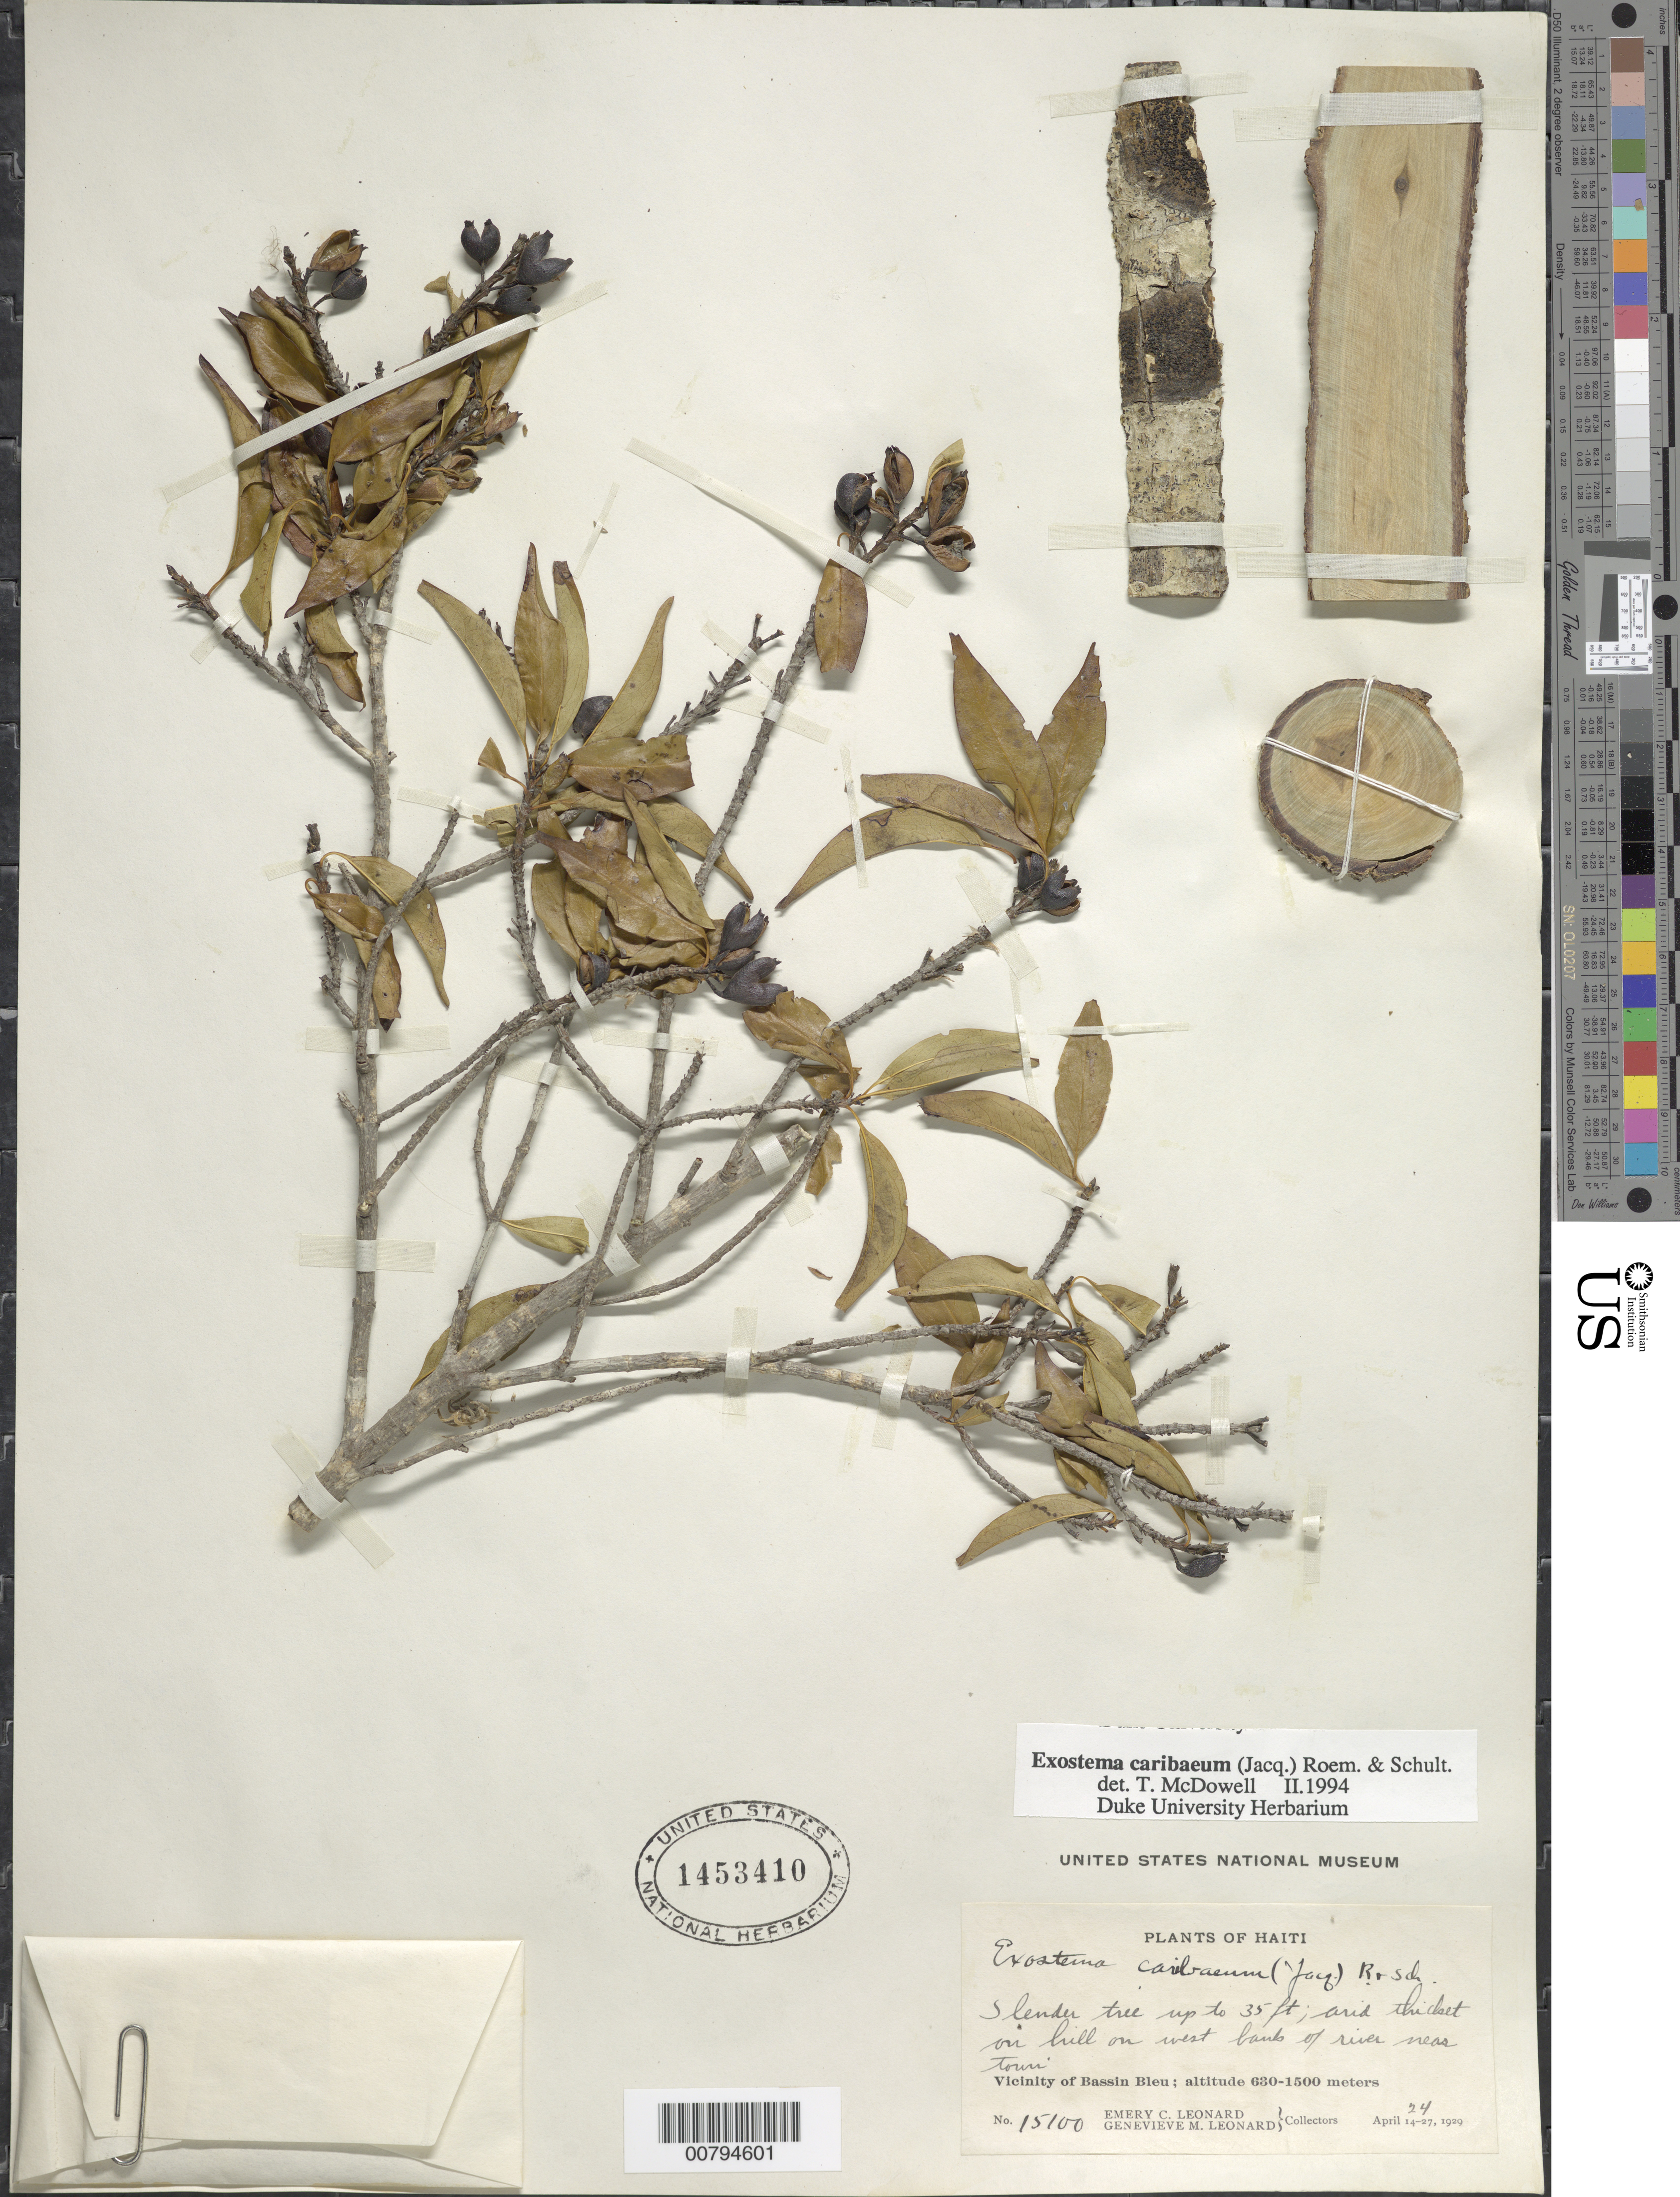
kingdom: Plantae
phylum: Tracheophyta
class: Magnoliopsida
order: Gentianales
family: Rubiaceae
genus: Exostema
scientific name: Exostema caribaeum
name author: (Jacq.) Roem. & Schult.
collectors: E. C. Leonard & G. M. Leonard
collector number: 15100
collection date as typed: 24 Apr 1929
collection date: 1929-04-24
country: Haiti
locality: On hill on west bank of river near town. Vicinity of Bassin Bleu.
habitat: Arid thicket on hill on river bank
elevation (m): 630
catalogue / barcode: US 1453410